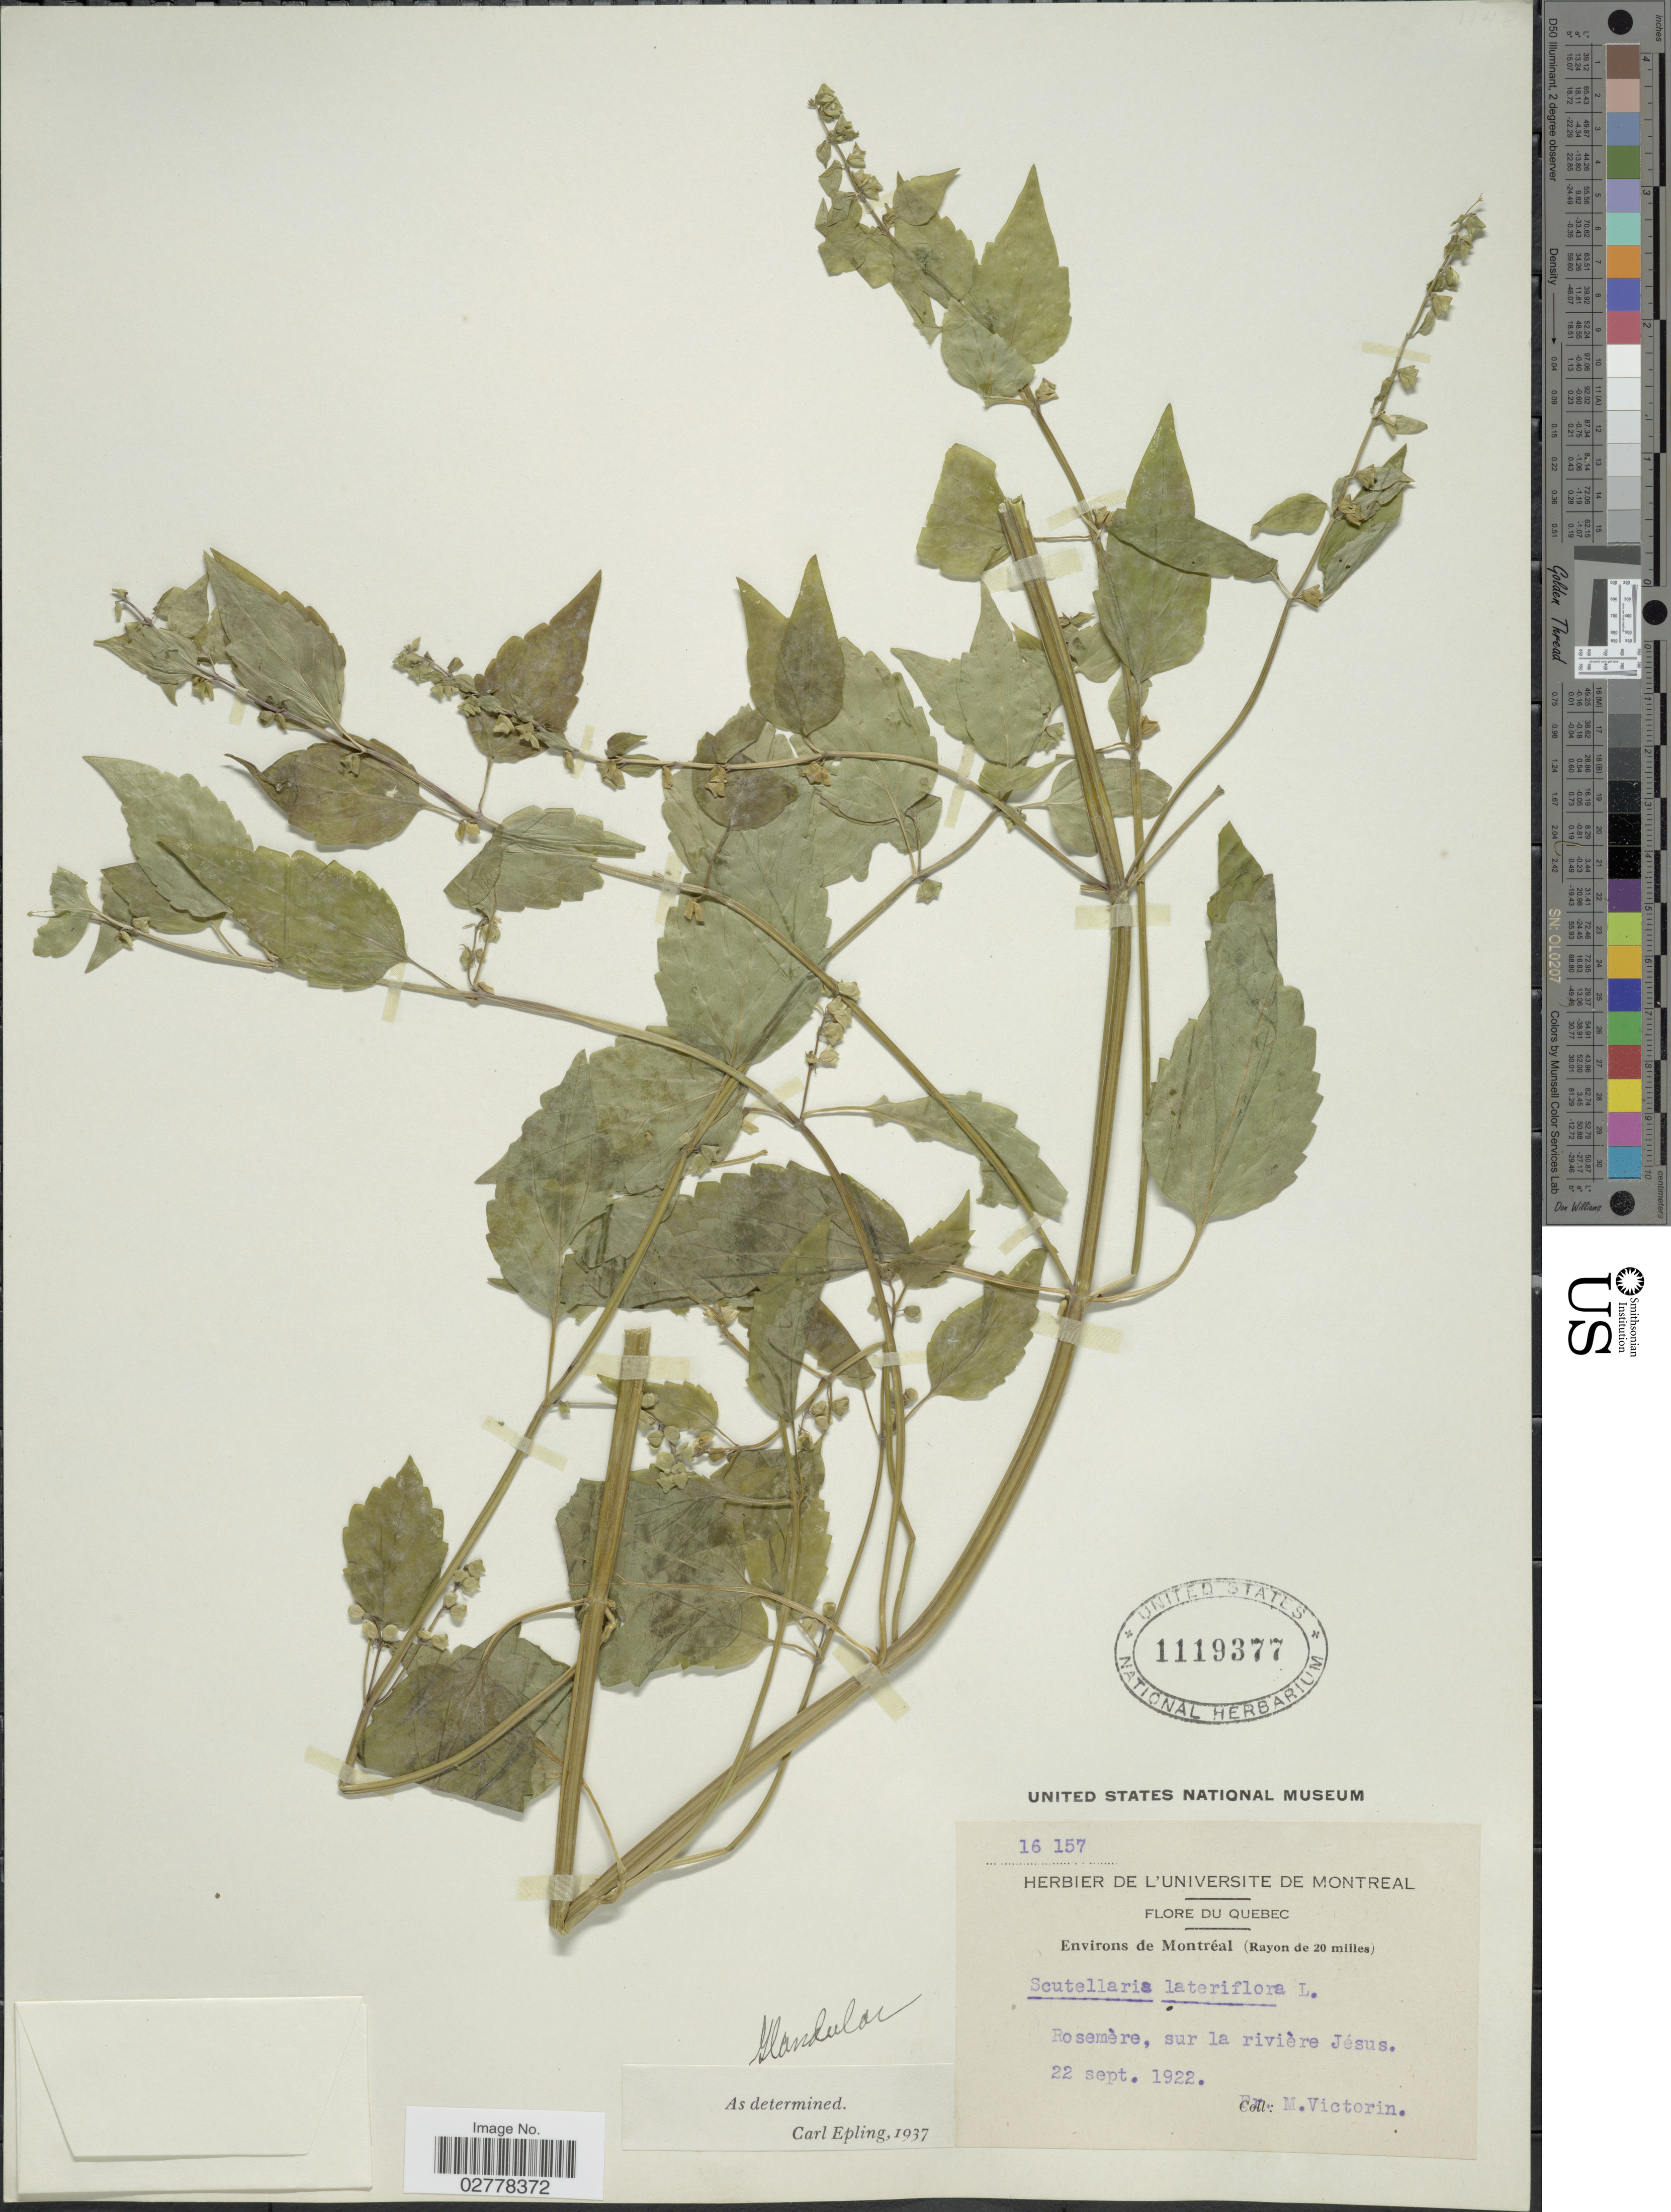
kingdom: Plantae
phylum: Tracheophyta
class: Magnoliopsida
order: Lamiales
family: Lamiaceae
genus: Scutellaria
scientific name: Scutellaria lateriflora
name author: L.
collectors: F. Victorin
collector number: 16157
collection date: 1922-09-22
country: Canada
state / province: Quebec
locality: Environs de Montréal (Rayon de 20 milles). Rosemère, sur la rivière Jésus.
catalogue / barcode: US 1119377